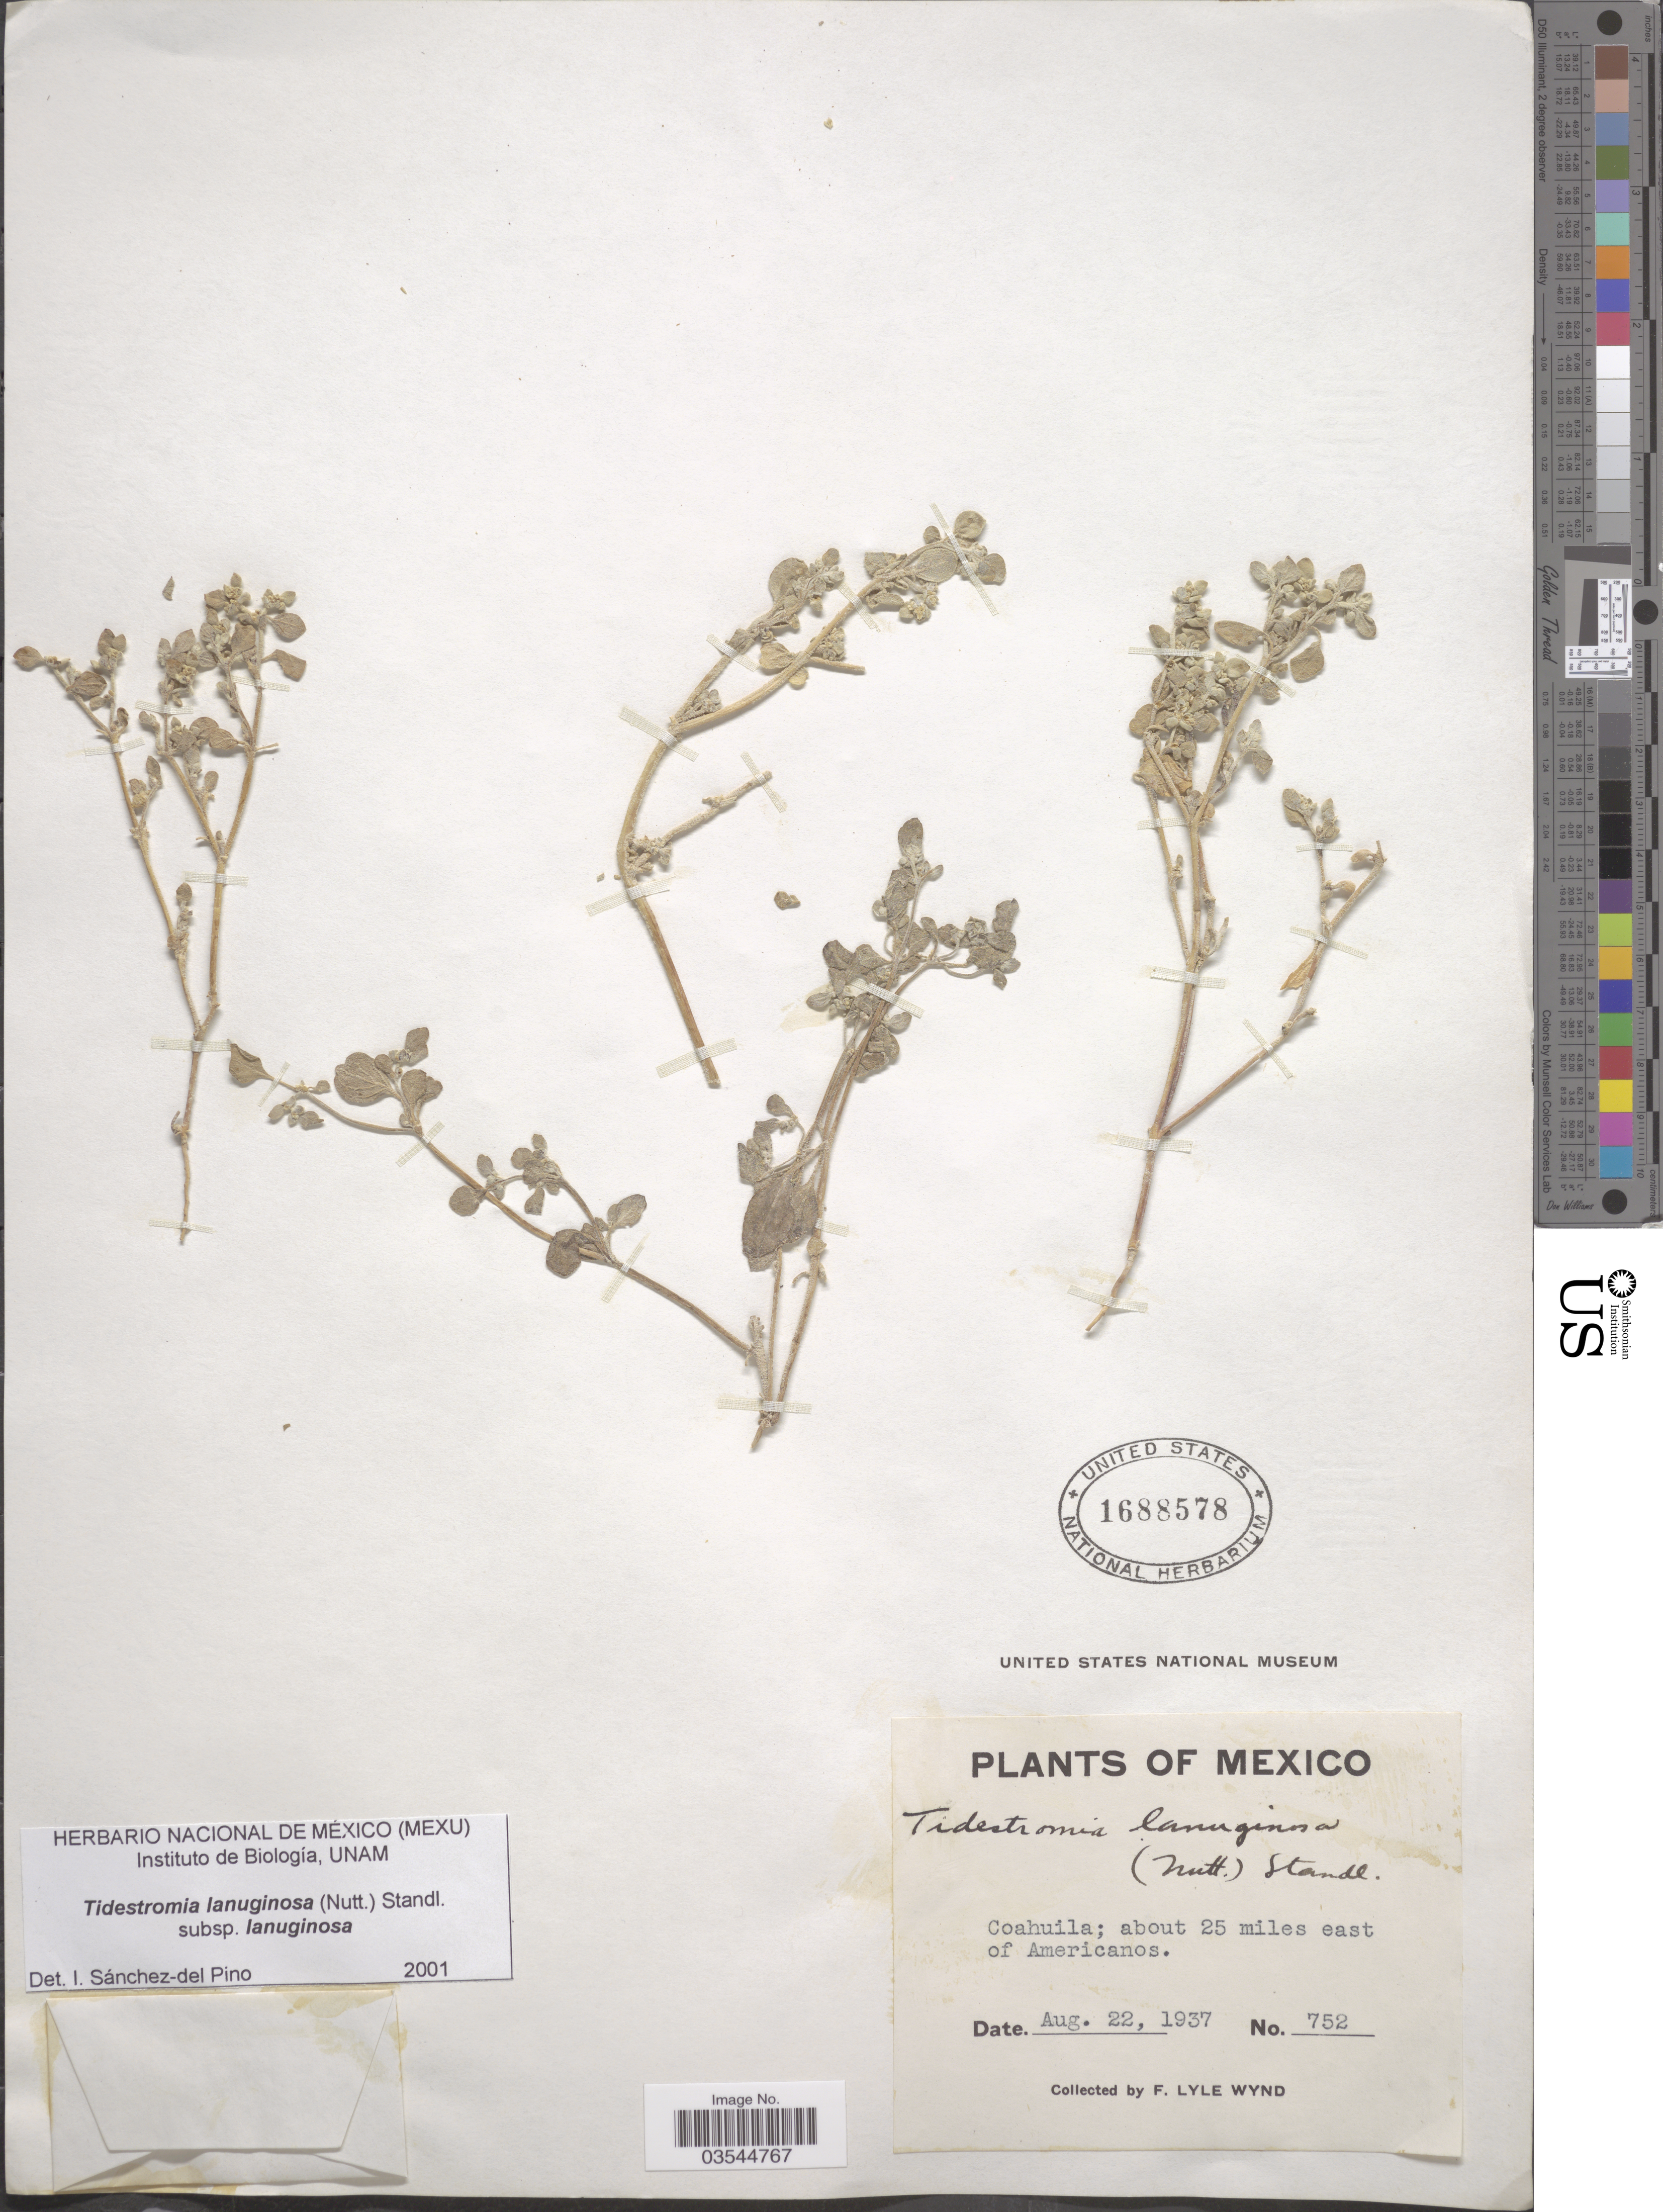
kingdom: Plantae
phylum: Tracheophyta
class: Magnoliopsida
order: Caryophyllales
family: Amaranthaceae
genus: Tidestromia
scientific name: Tidestromia lanuginosa subsp. lanuginosa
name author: (Nutt.) Standl.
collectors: F. L. Wynd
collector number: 752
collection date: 1937-08-22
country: Mexico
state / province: Coahuila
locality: About 25 miles east of Americanos.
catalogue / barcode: US 1688578